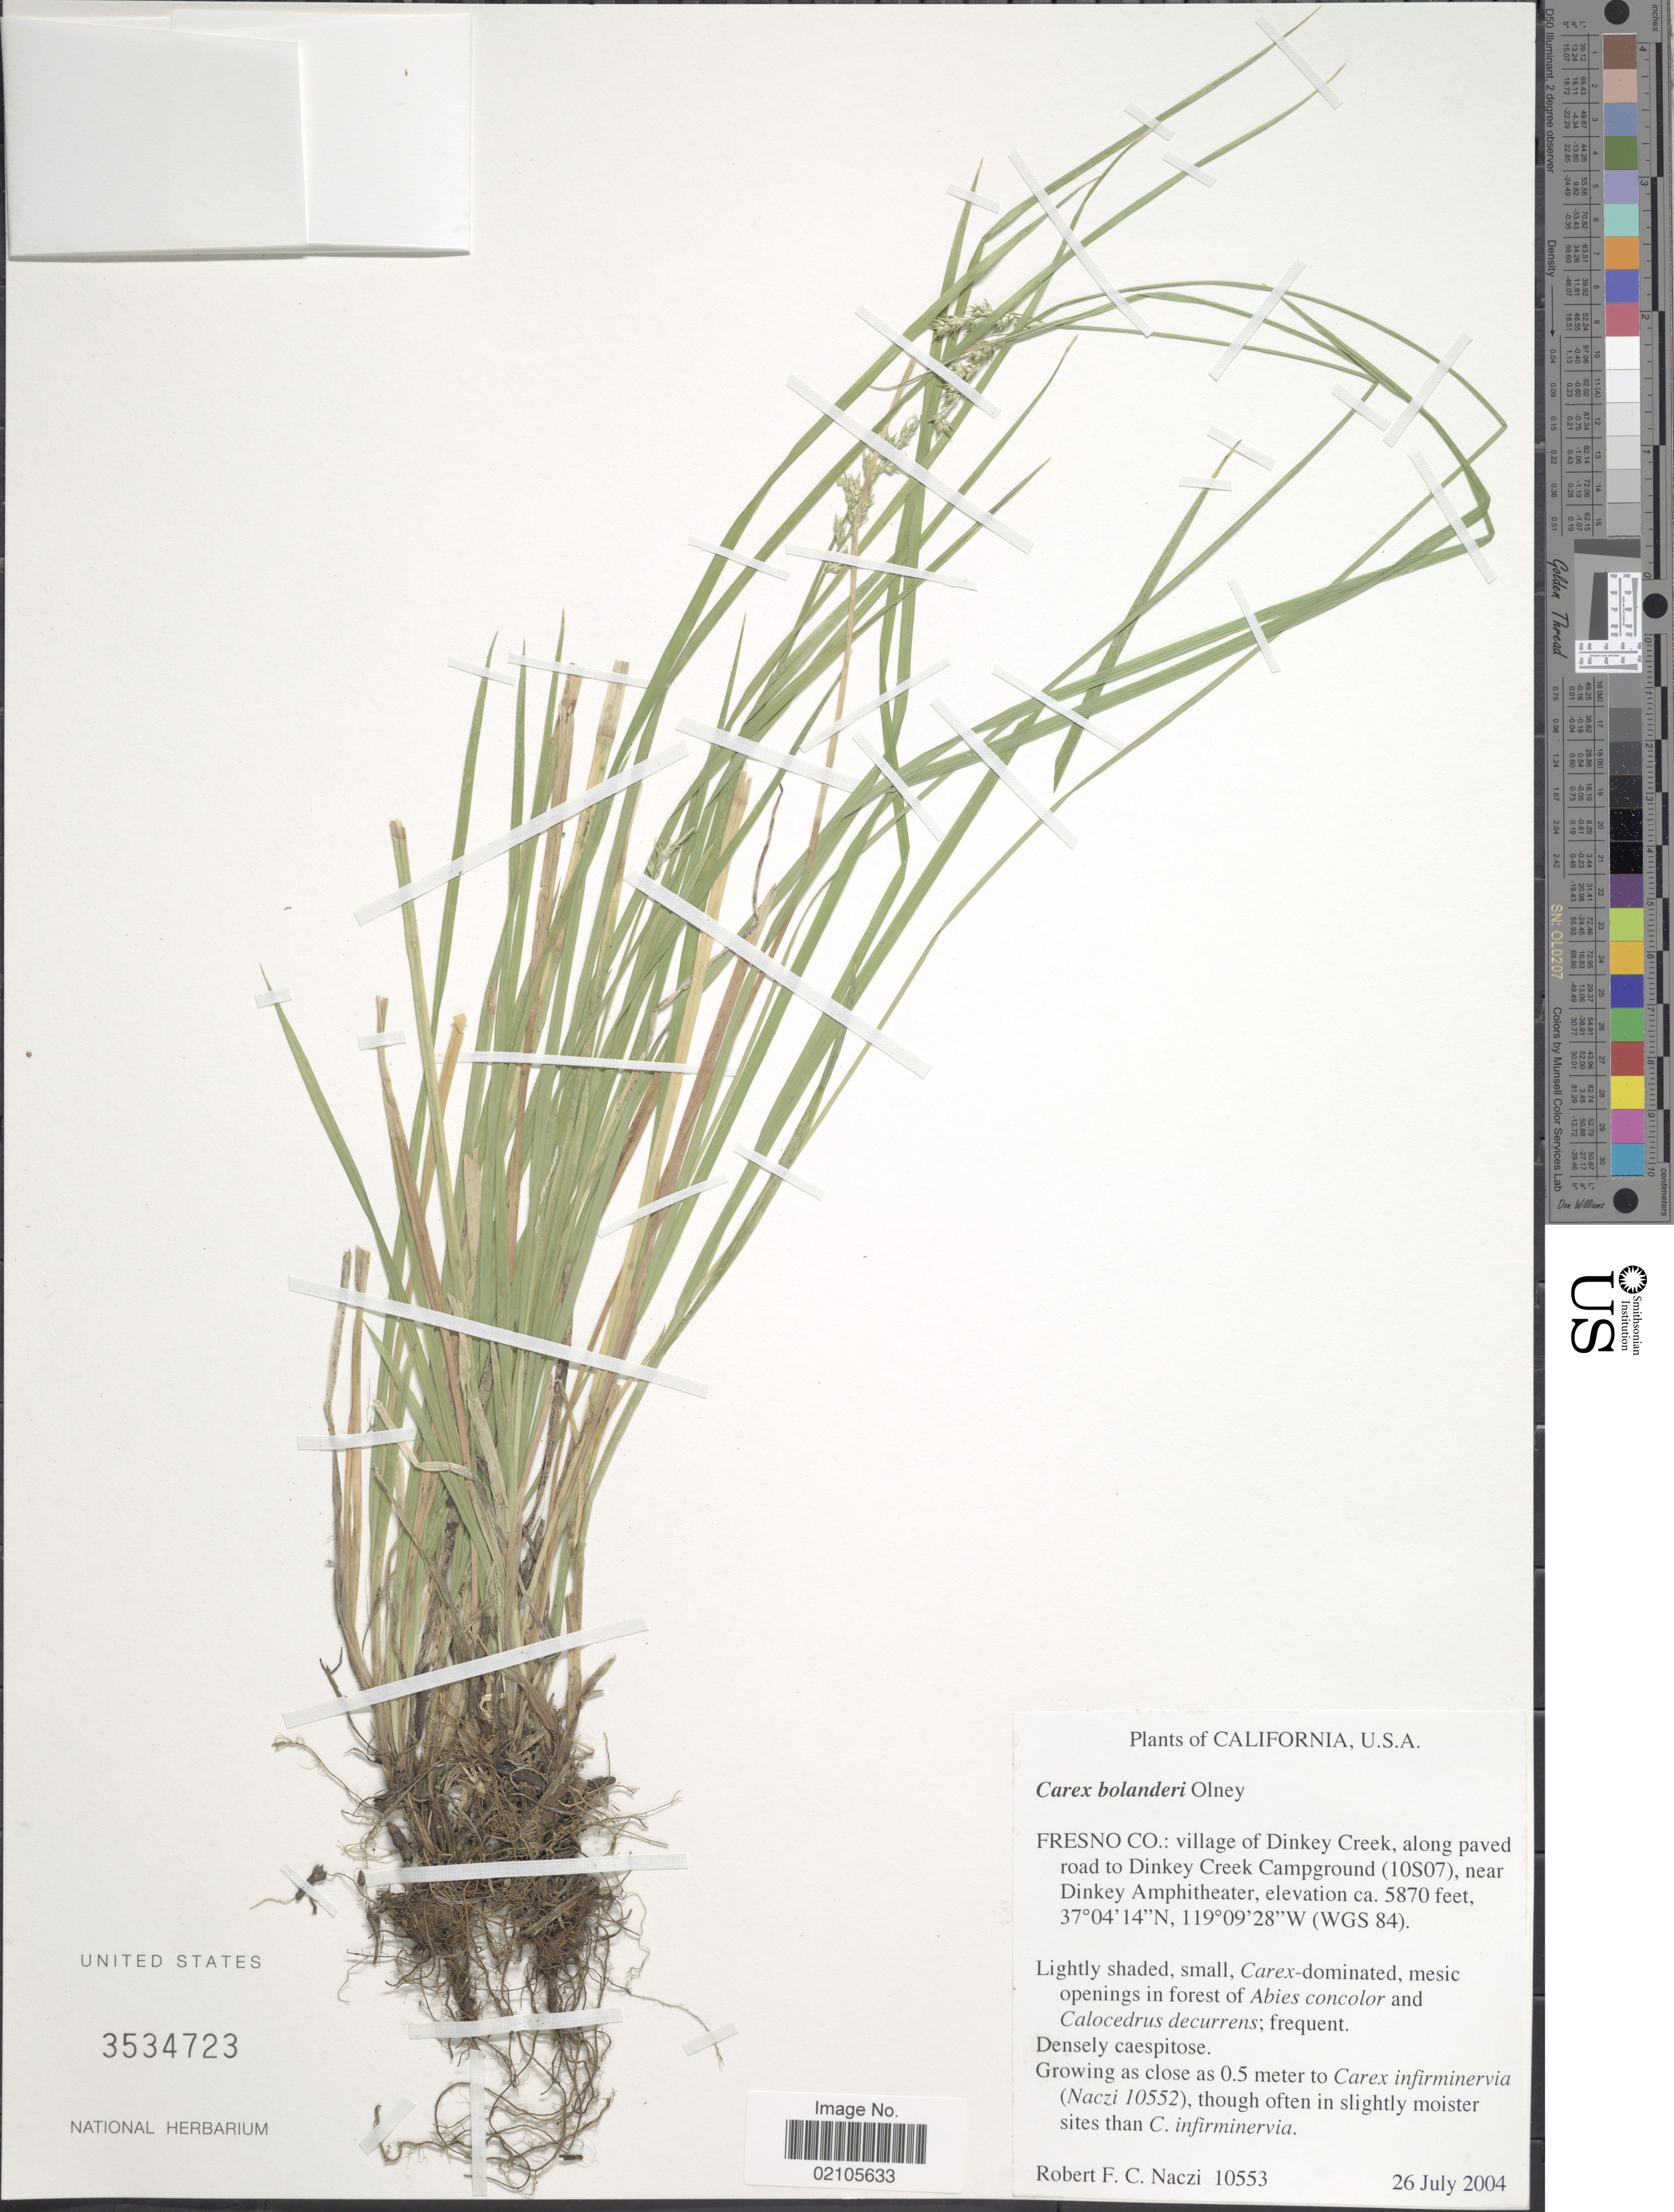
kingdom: Plantae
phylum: Tracheophyta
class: Liliopsida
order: Poales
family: Cyperaceae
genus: Carex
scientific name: Carex bolanderi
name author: Olney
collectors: R. F. C. Naczi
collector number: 10553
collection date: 2004-07-26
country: United States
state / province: California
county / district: Fresno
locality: Fresno Co.: village of Dinkey Creek, along paved road to Dinkey Creek Campground (10S07) near Dinkey Amphitheater, (WGA 84)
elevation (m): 1789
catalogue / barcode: US 3534723